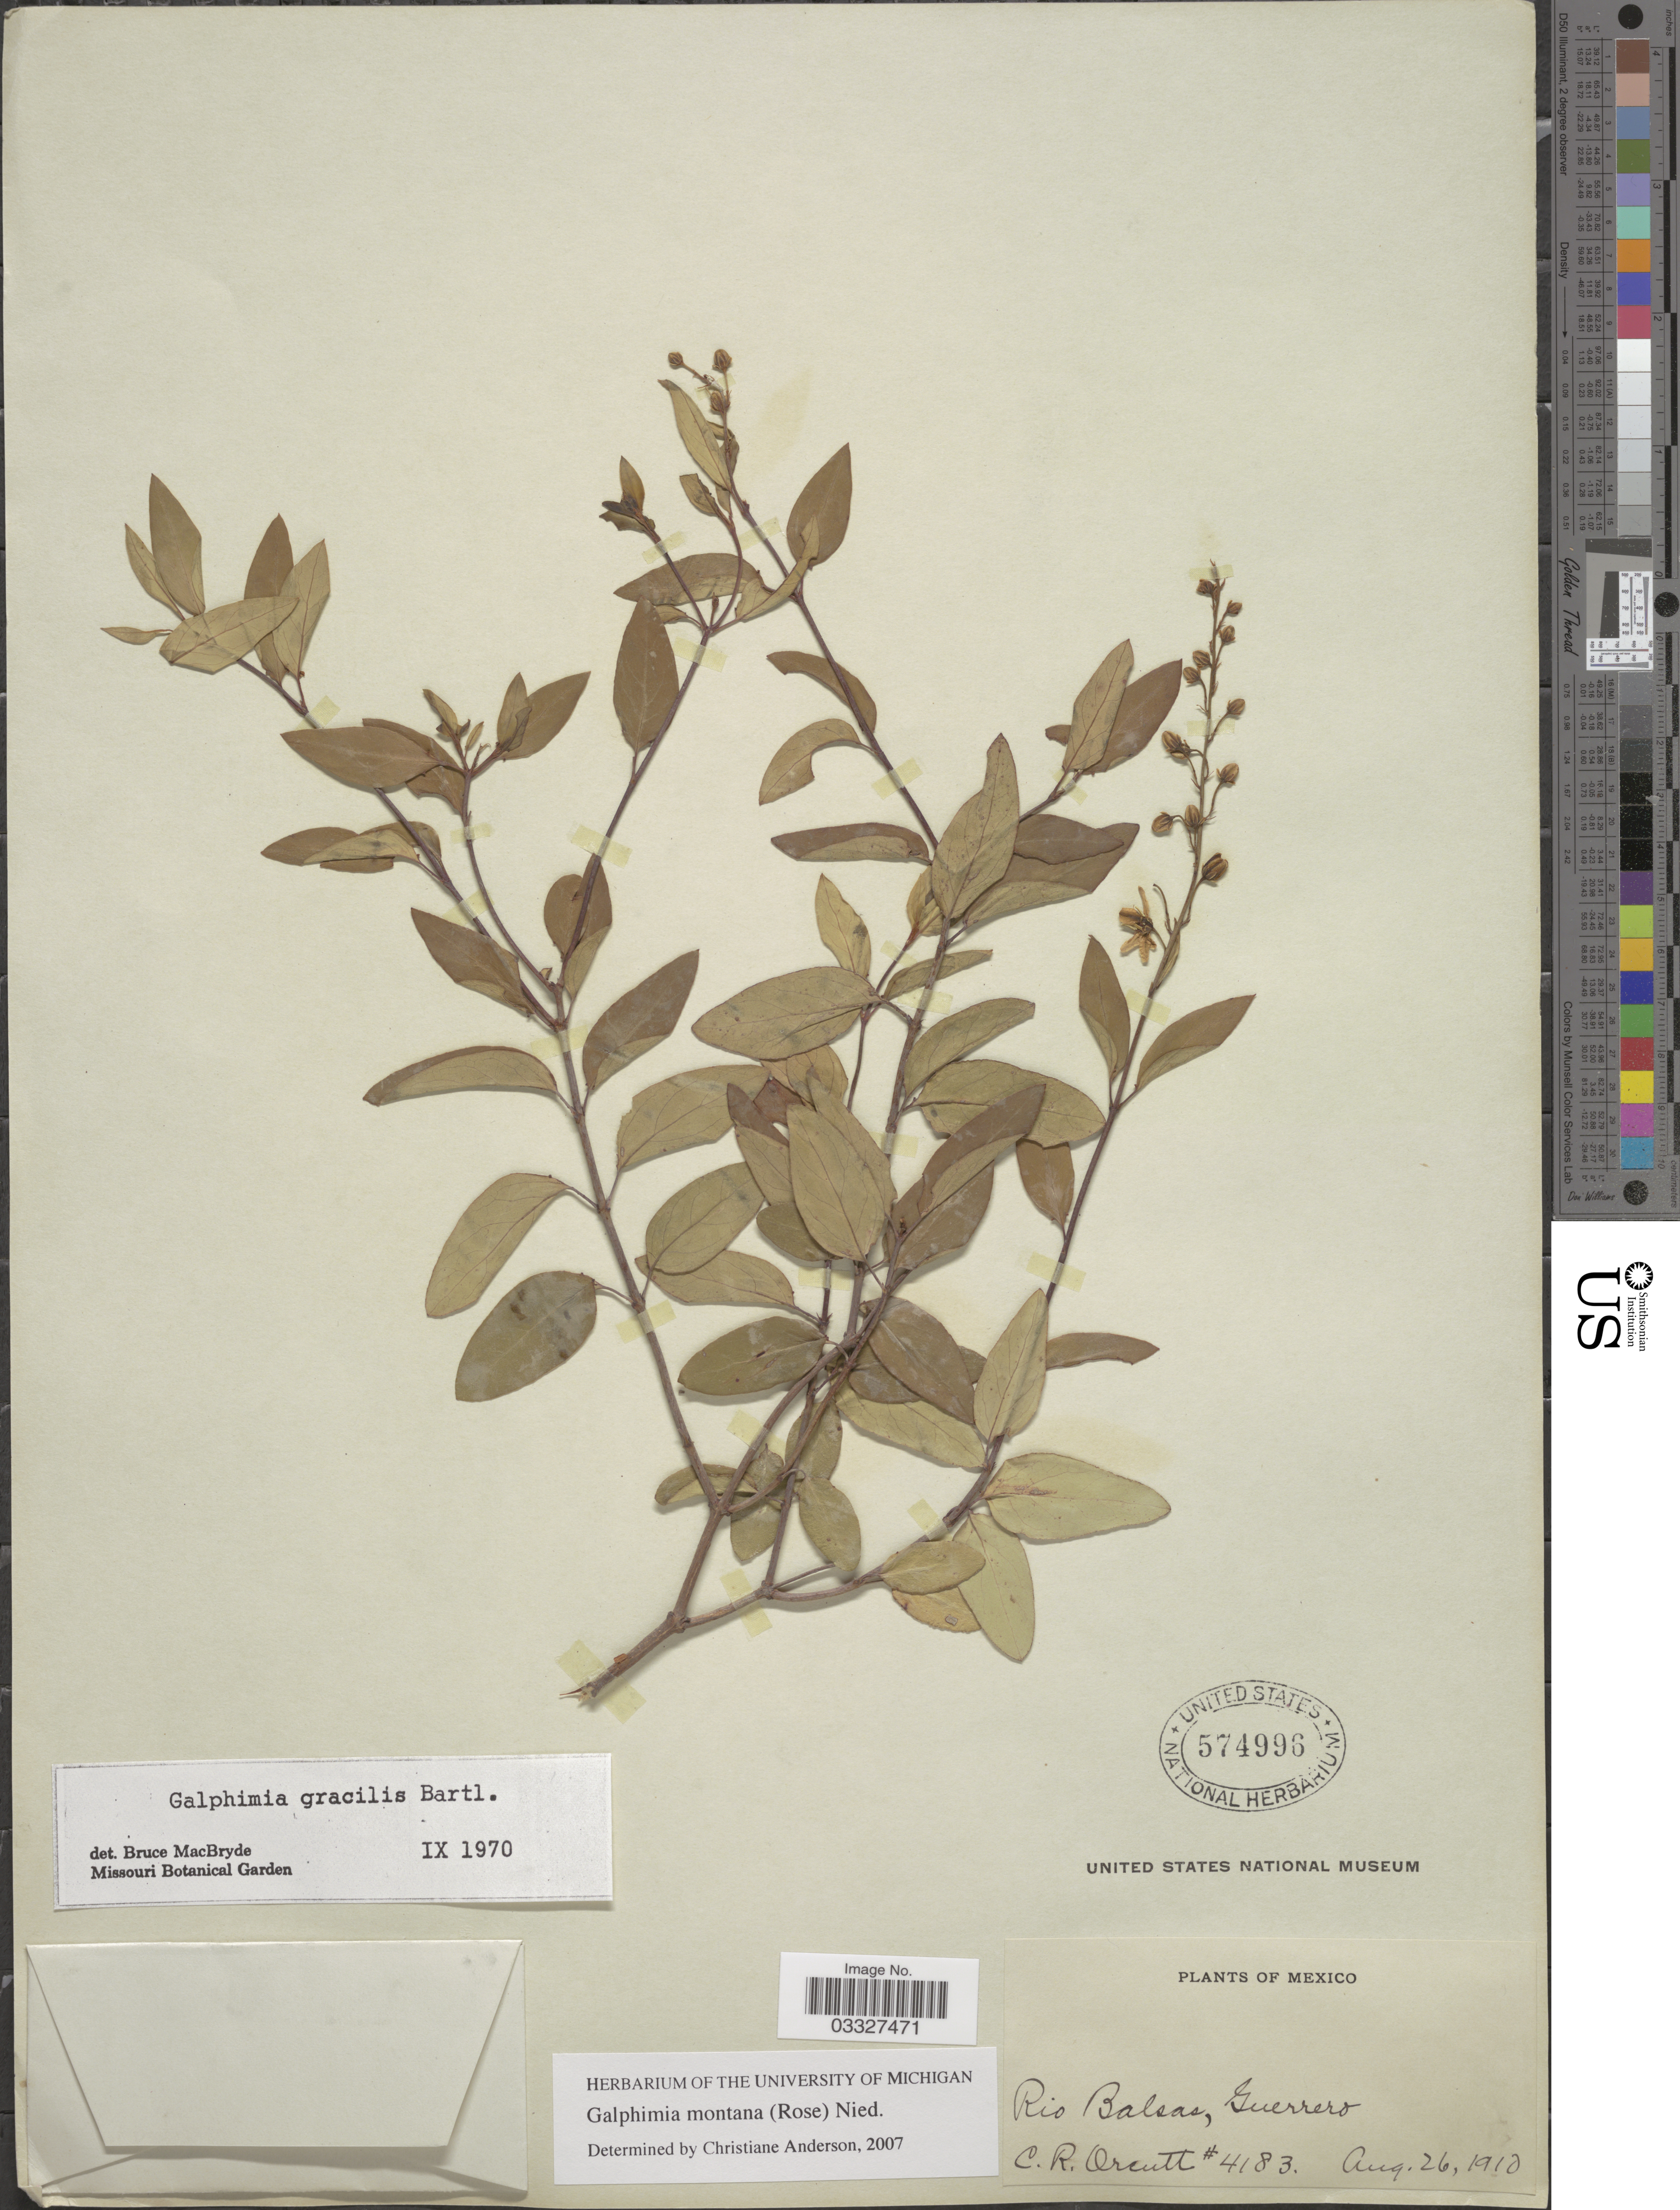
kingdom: Plantae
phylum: Tracheophyta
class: Magnoliopsida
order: Malpighiales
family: Malpighiaceae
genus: Galphimia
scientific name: Galphimia montana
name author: (Rose) Nied.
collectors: C. R. Orcutt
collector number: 4183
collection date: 1910-08-26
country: Mexico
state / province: Guerrero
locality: Rio Balsas.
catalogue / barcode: US 574996